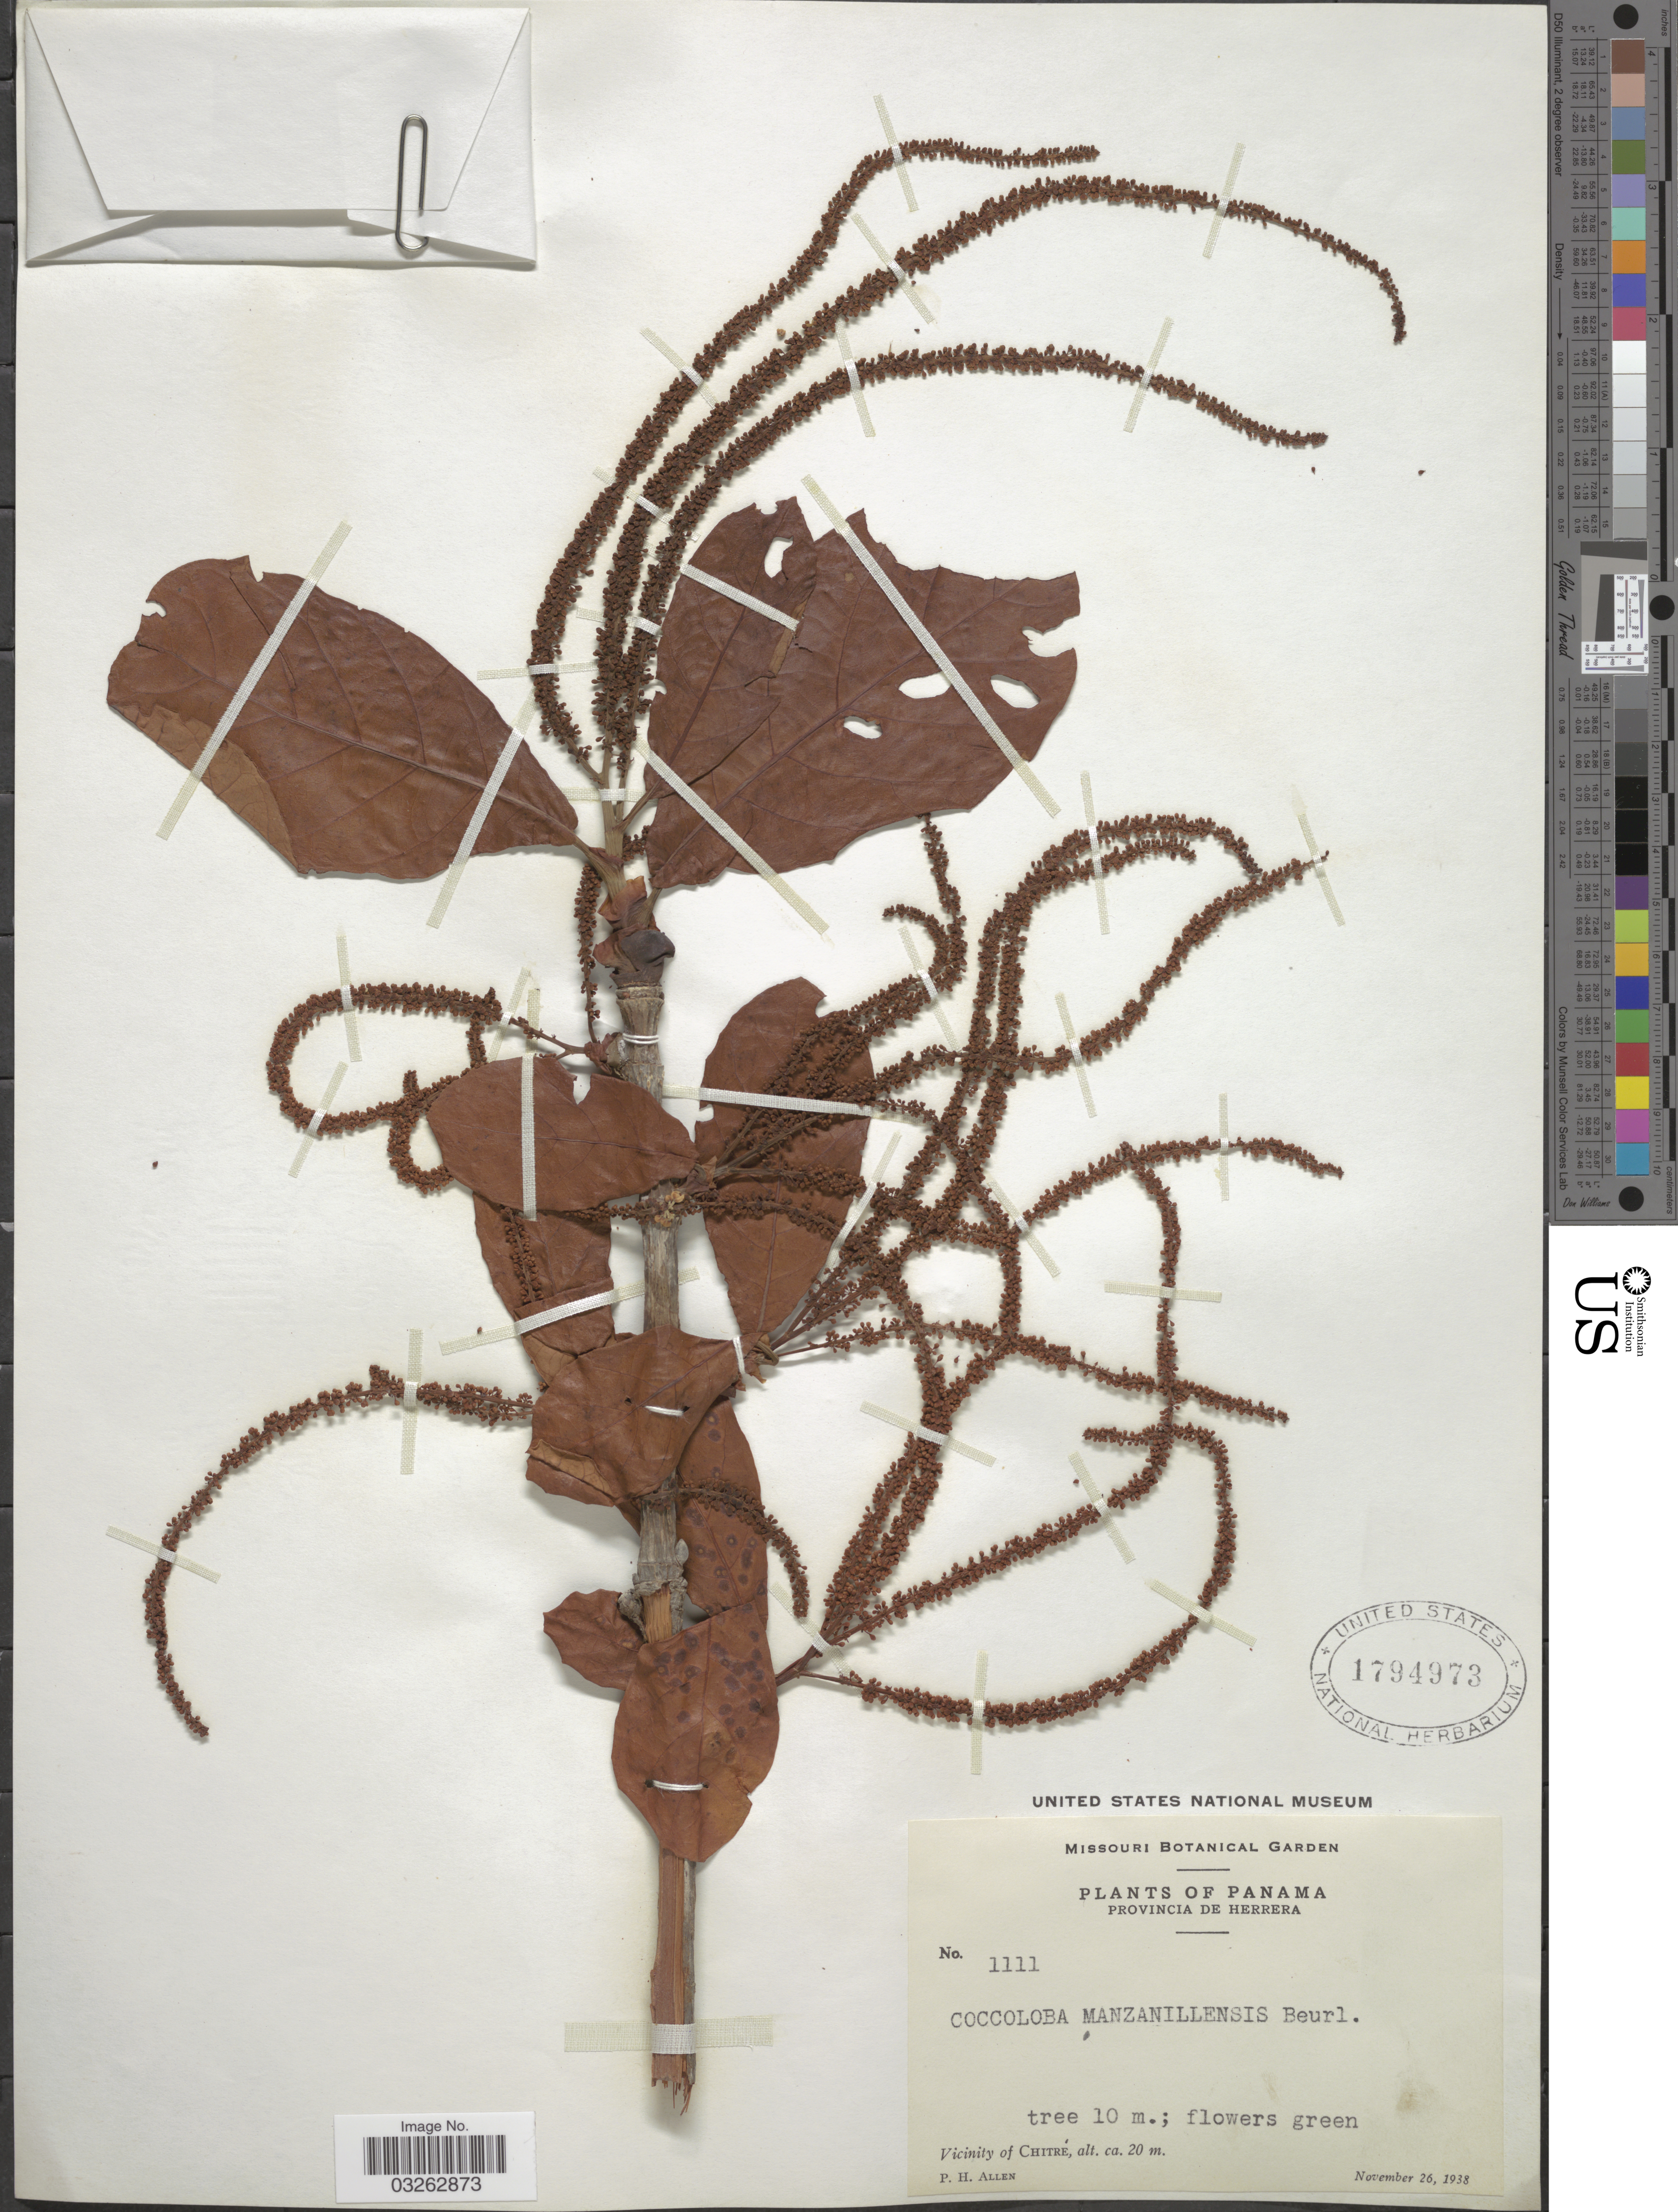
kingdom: Plantae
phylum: Tracheophyta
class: Magnoliopsida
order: Caryophyllales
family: Polygonaceae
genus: Coccoloba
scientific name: Coccoloba manzinellensis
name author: Beurl.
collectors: P. H. Allen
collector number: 1111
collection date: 1938-11-26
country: Panama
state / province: Herrera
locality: Vicinity of Chitré.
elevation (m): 20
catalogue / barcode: US 1794973